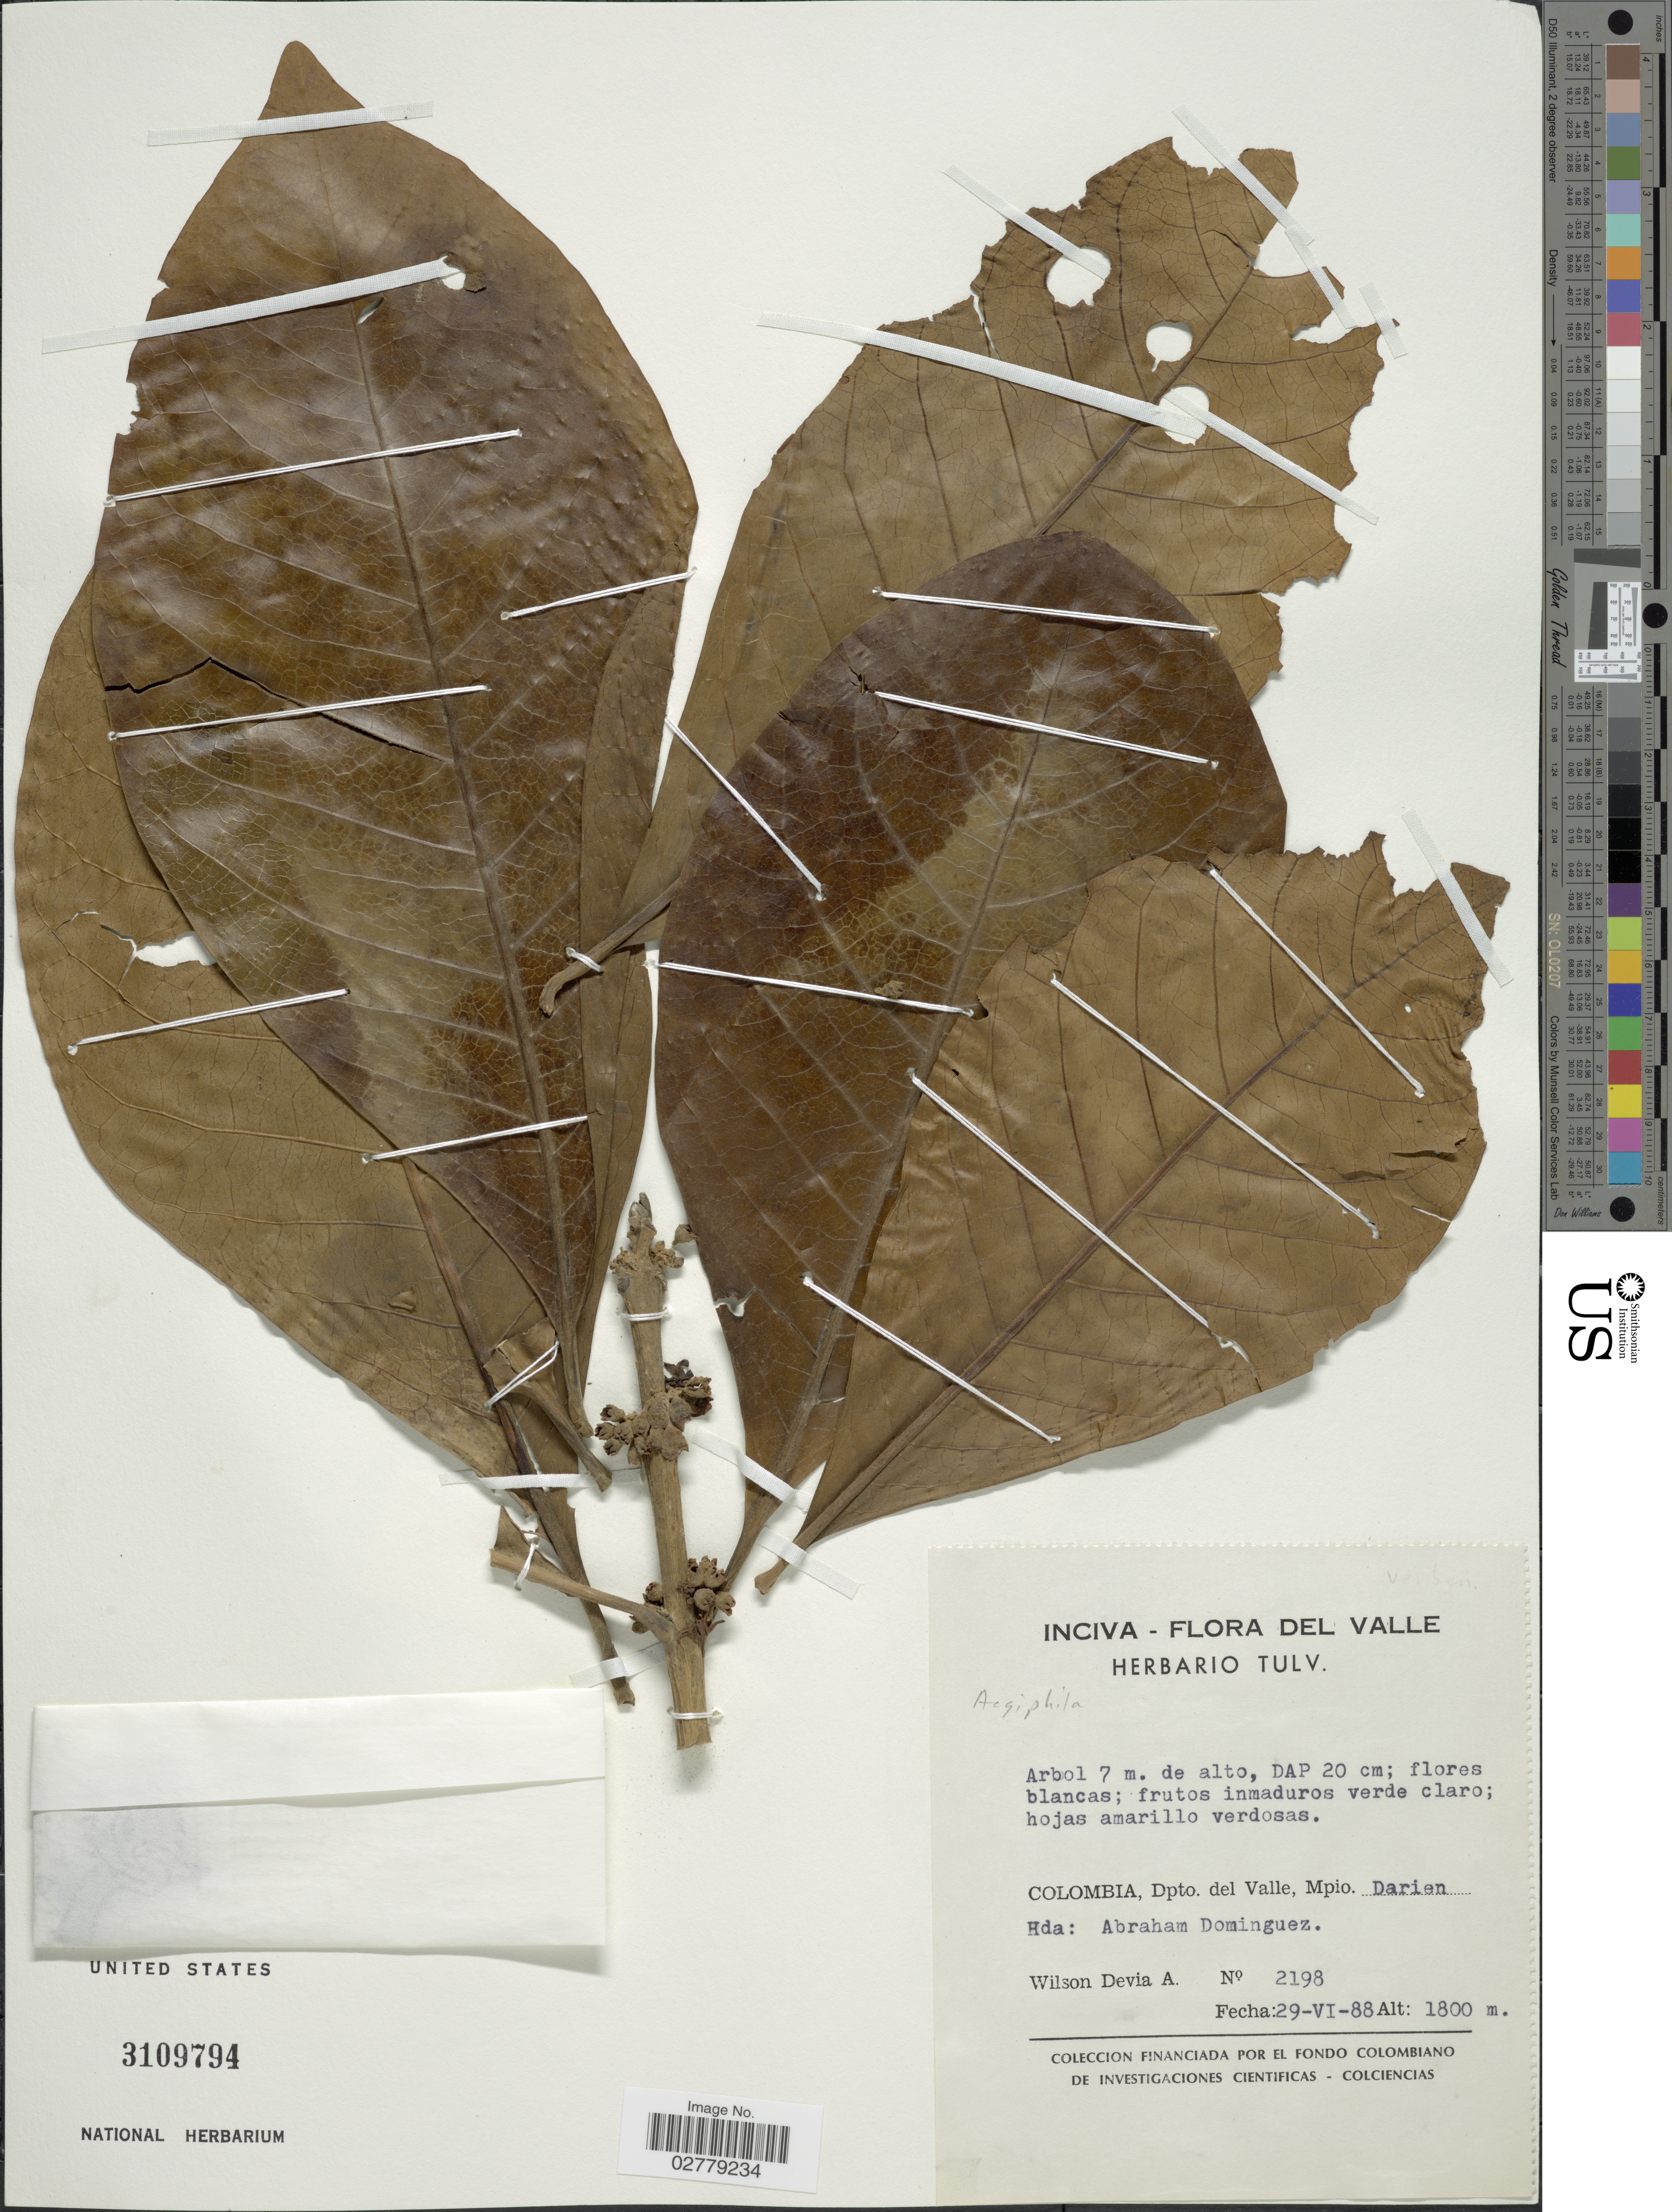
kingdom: Plantae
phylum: Tracheophyta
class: Magnoliopsida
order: Lamiales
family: Lamiaceae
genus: Aegiphila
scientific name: Aegiphila sp.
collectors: W. Devia A.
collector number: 2198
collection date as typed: Transcribed d/m/y: 29/6/88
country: Colombia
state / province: Valle del Cauca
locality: Dpto. del Valle, Mpio. Darien. Hda: Abraham Dominguez.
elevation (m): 1800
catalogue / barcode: US 3109794